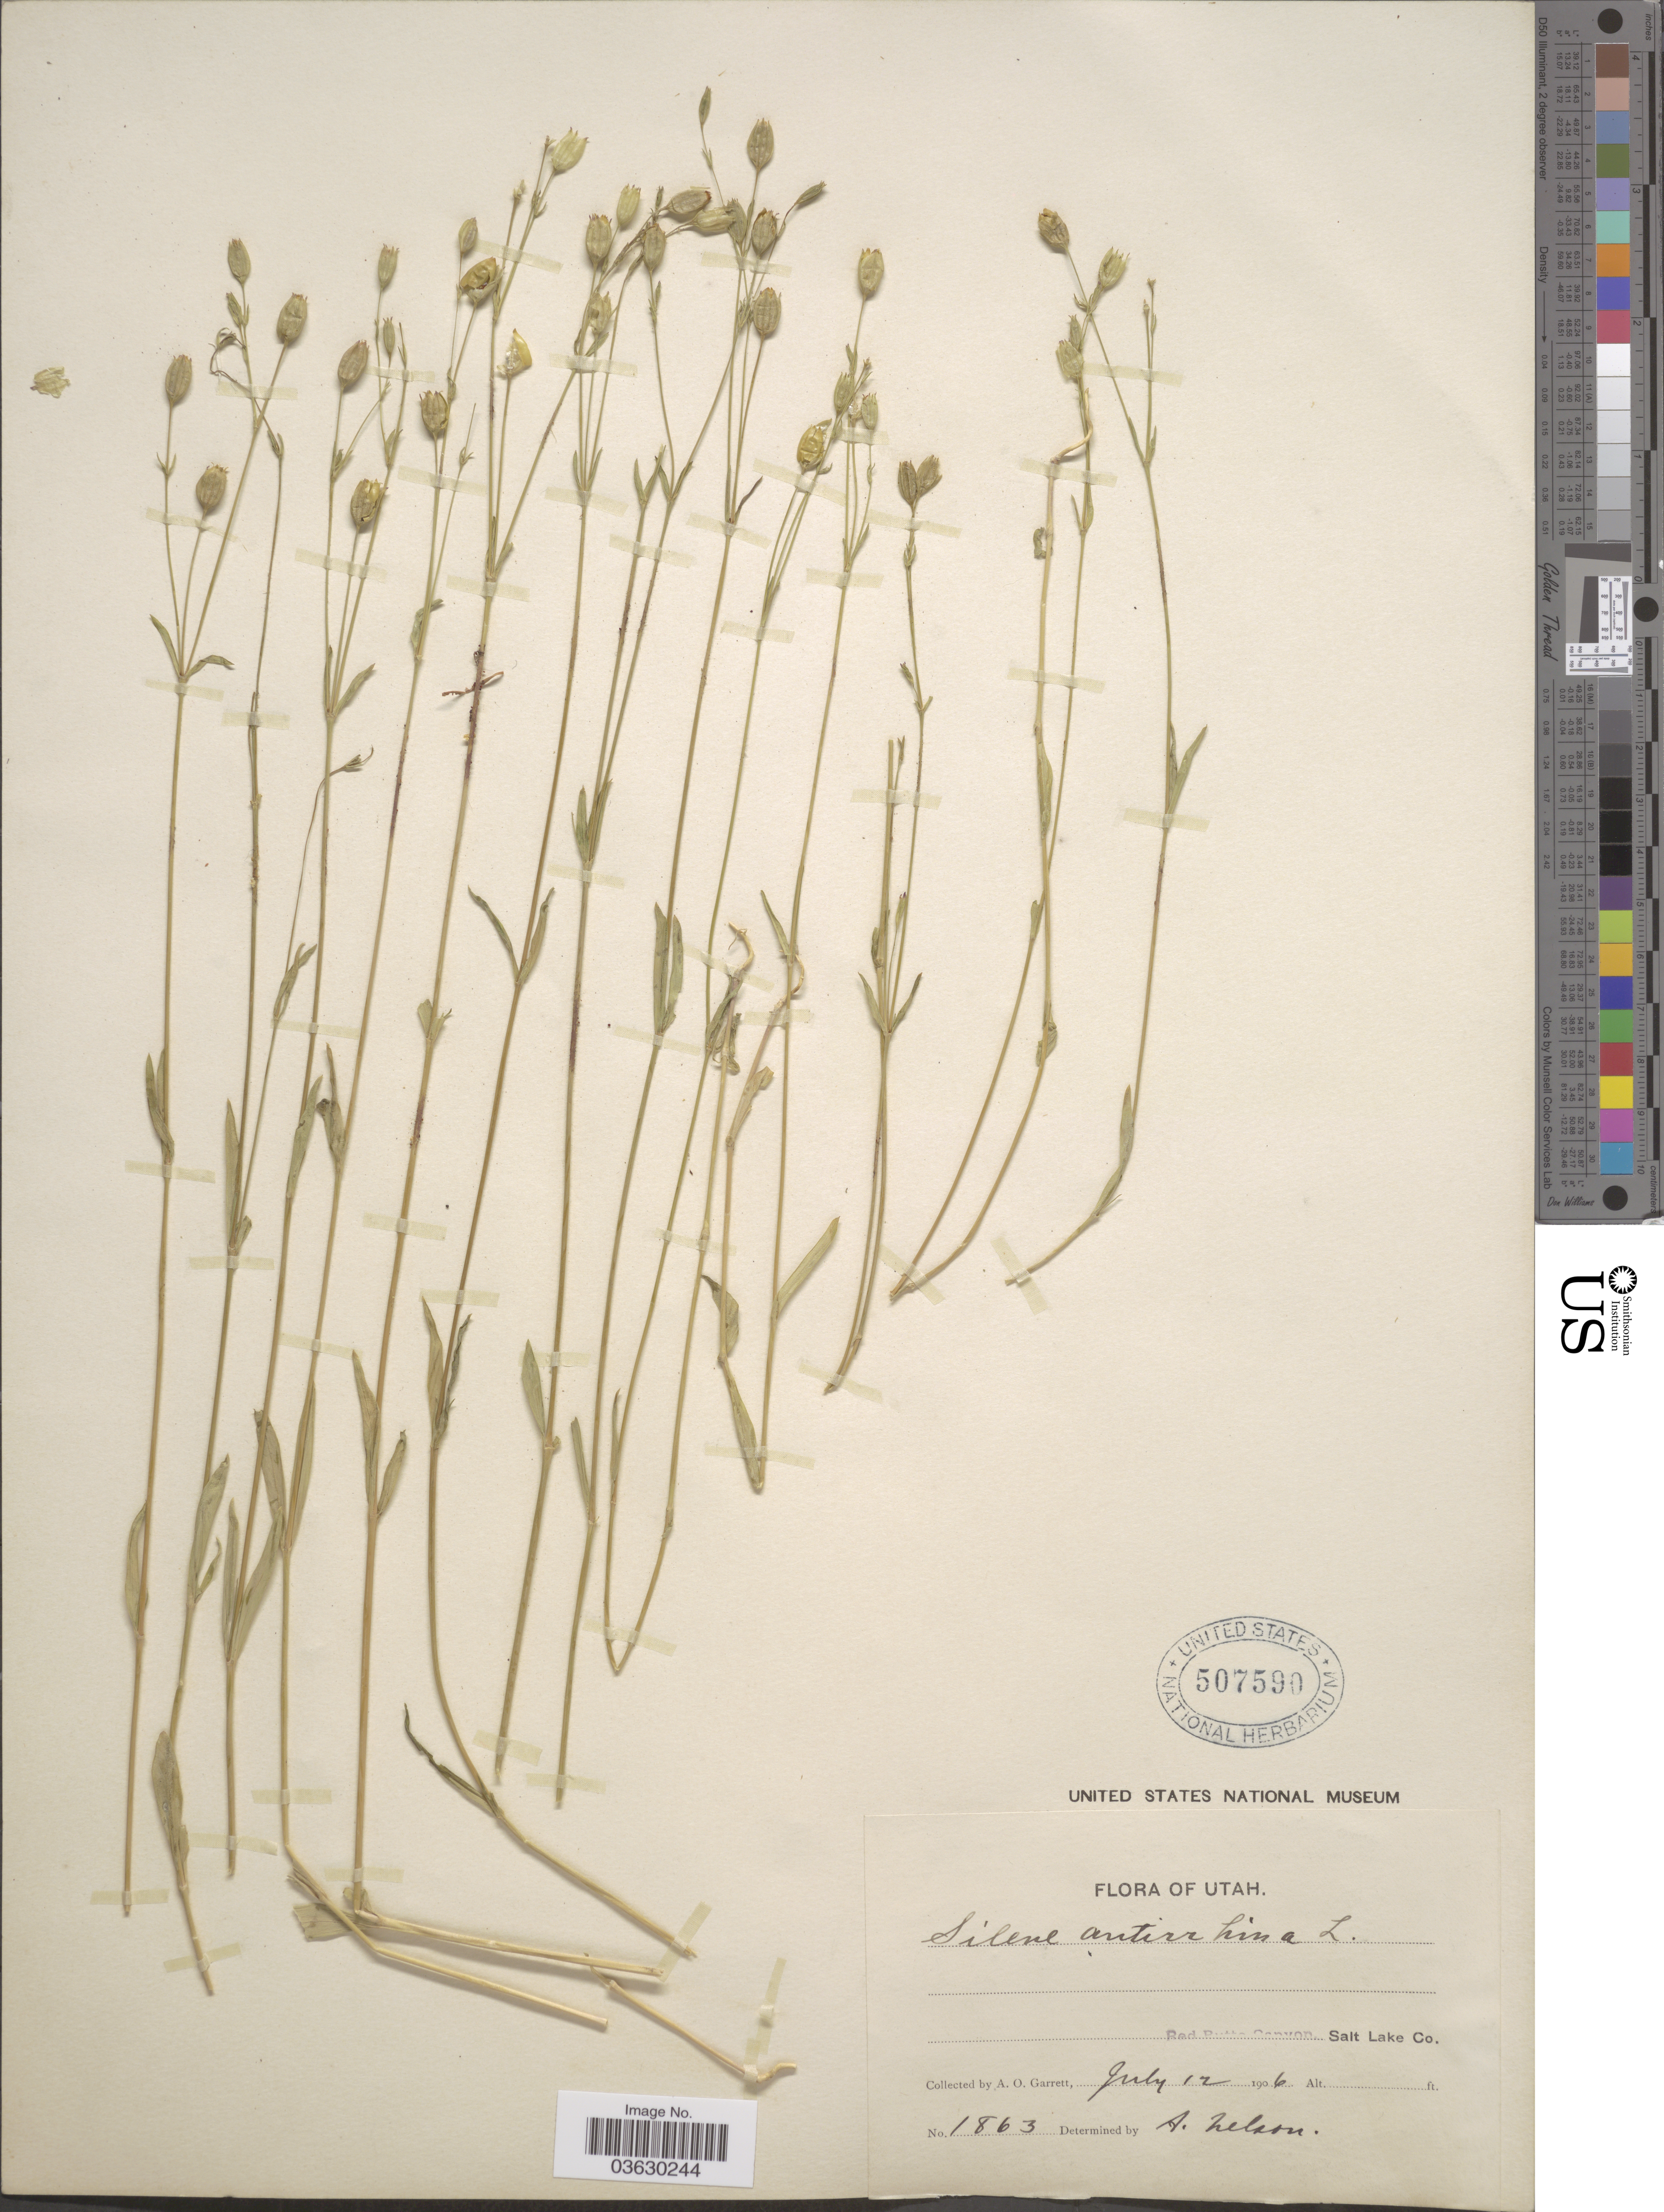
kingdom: Plantae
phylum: Tracheophyta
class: Magnoliopsida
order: Caryophyllales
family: Caryophyllaceae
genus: Silene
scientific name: Silene antirrhina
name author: L.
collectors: A. O. Garrett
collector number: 1863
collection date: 1906-07-12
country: United States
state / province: Utah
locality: Red Butte Canyon. Salt Lake Co.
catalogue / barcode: US 507590